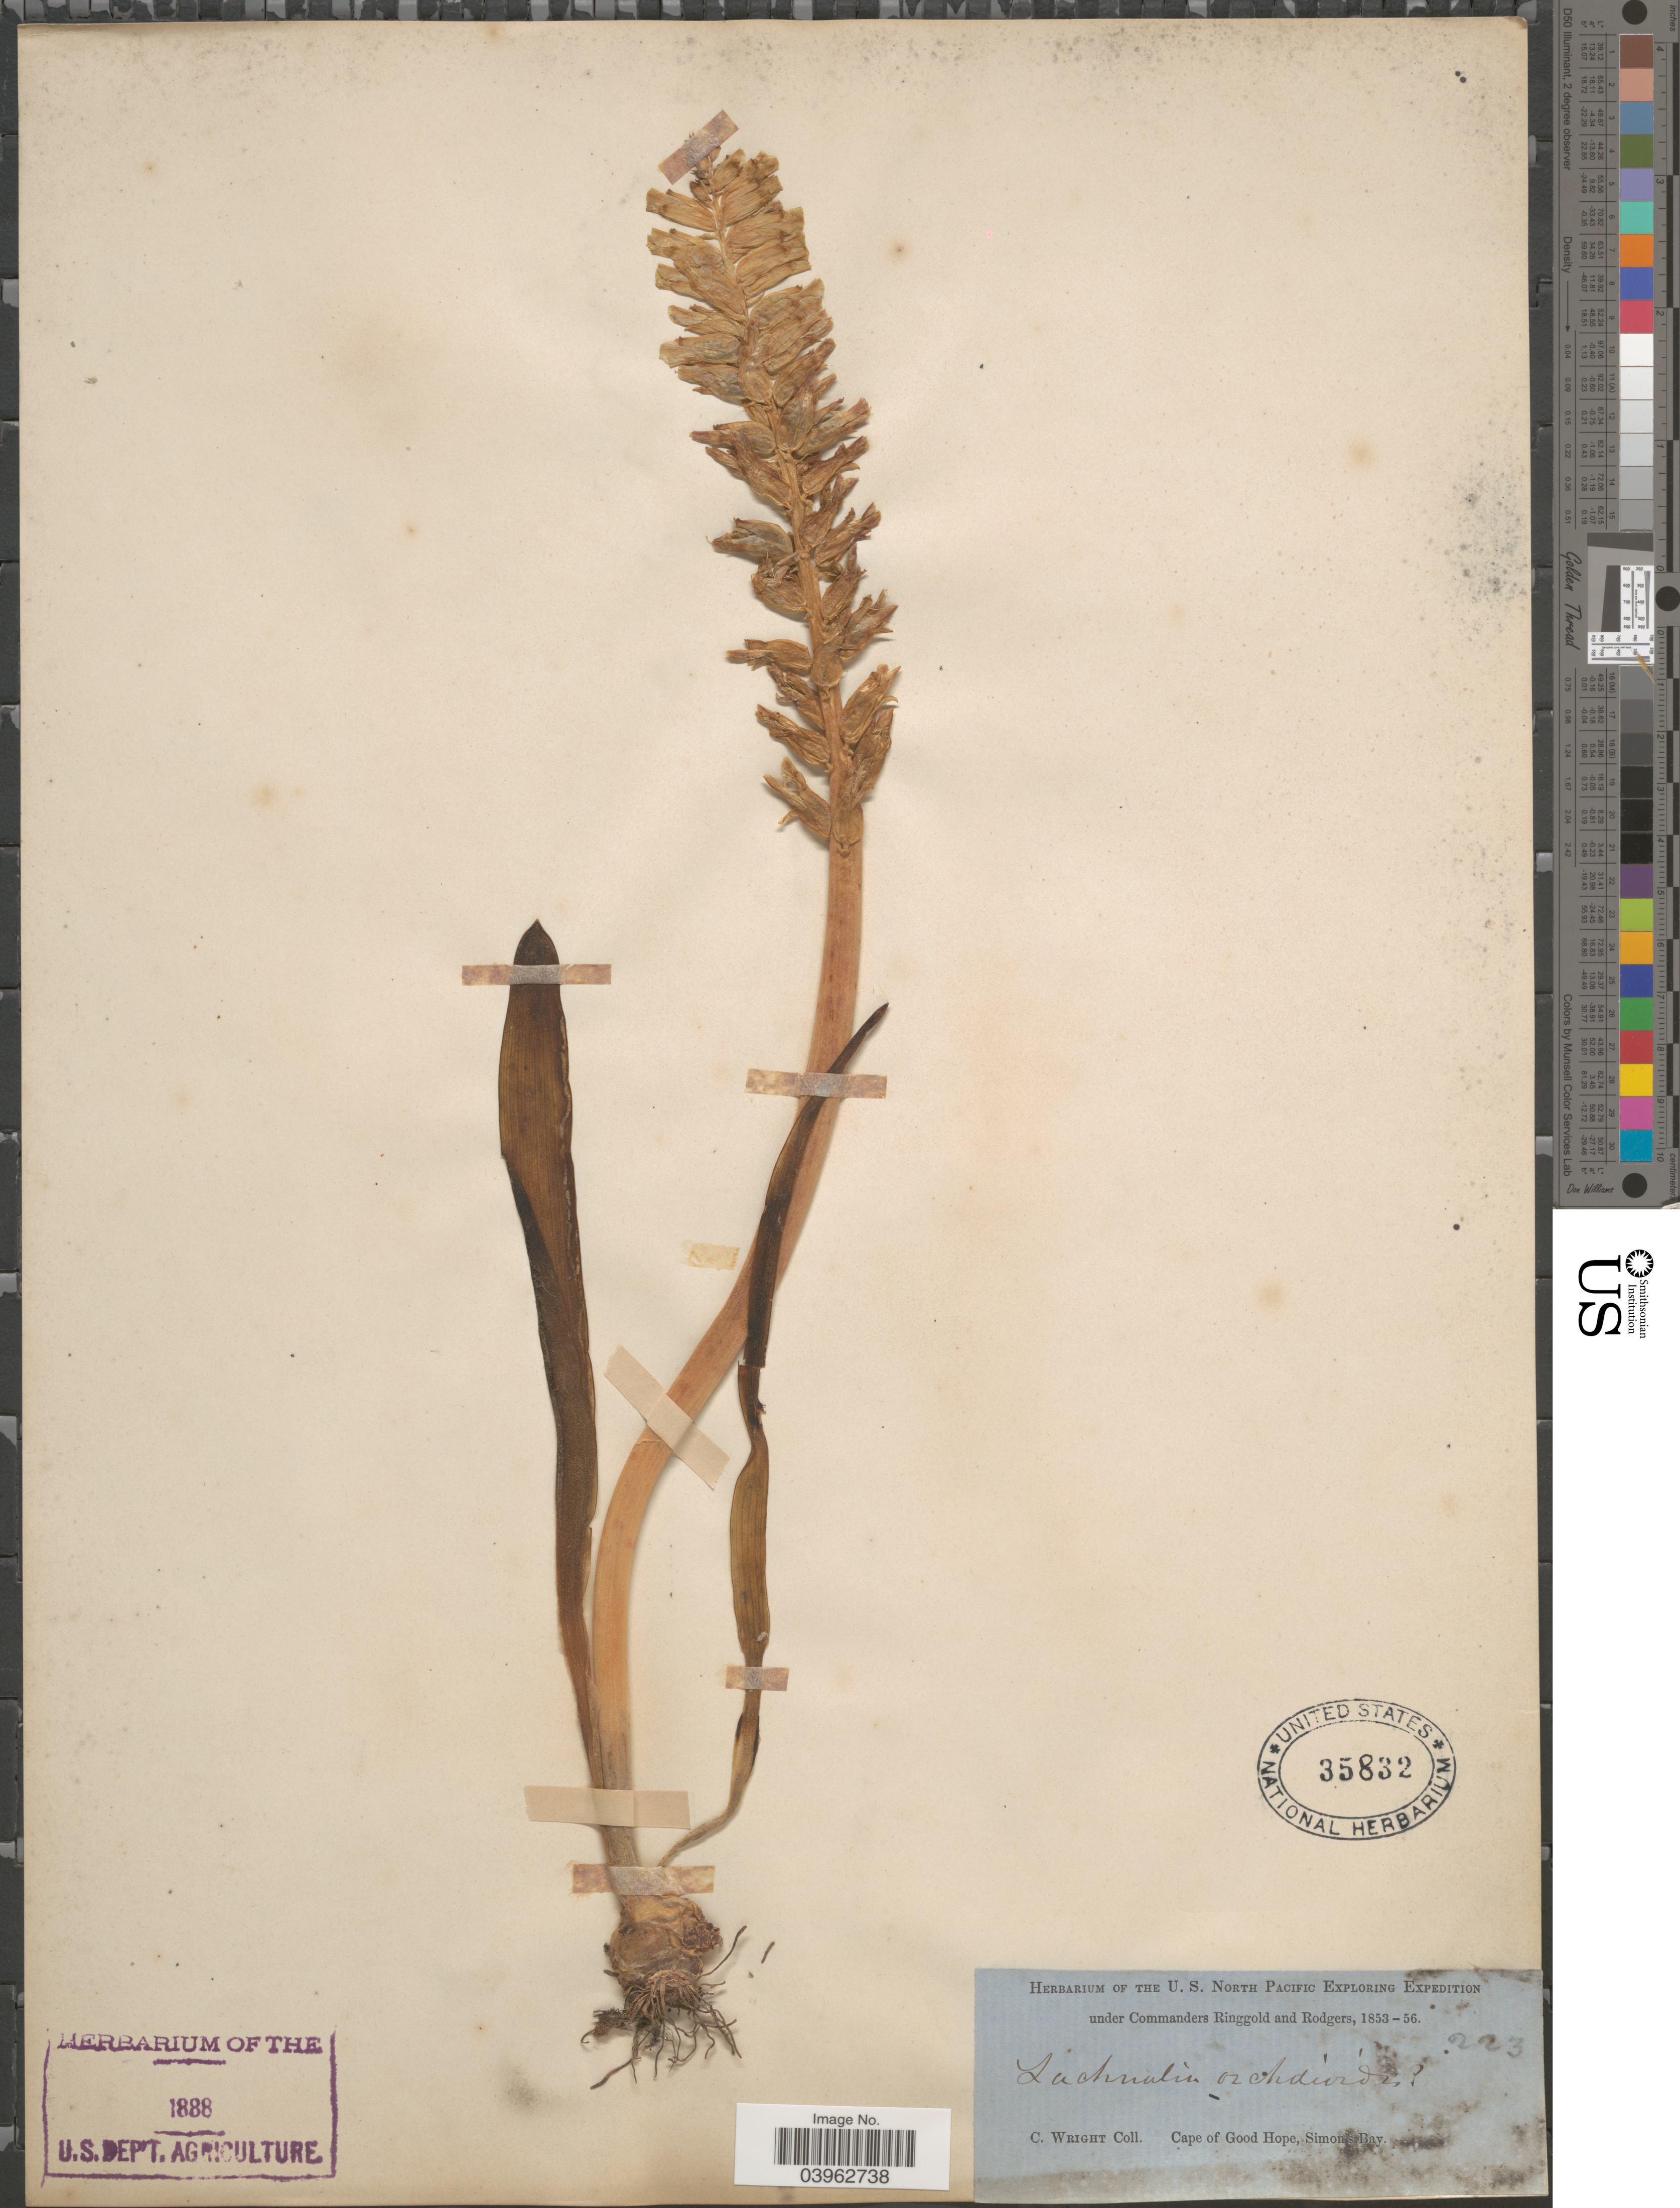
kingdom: Plantae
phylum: Tracheophyta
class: Liliopsida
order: Asparagales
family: Asparagaceae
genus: Lachenalia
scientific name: Lachenalia orchioides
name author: (L.) Aiton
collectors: C. Wright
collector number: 223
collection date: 1853/1856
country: South Africa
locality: Cape of Good Hope, Simon's Bay.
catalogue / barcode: US 35832